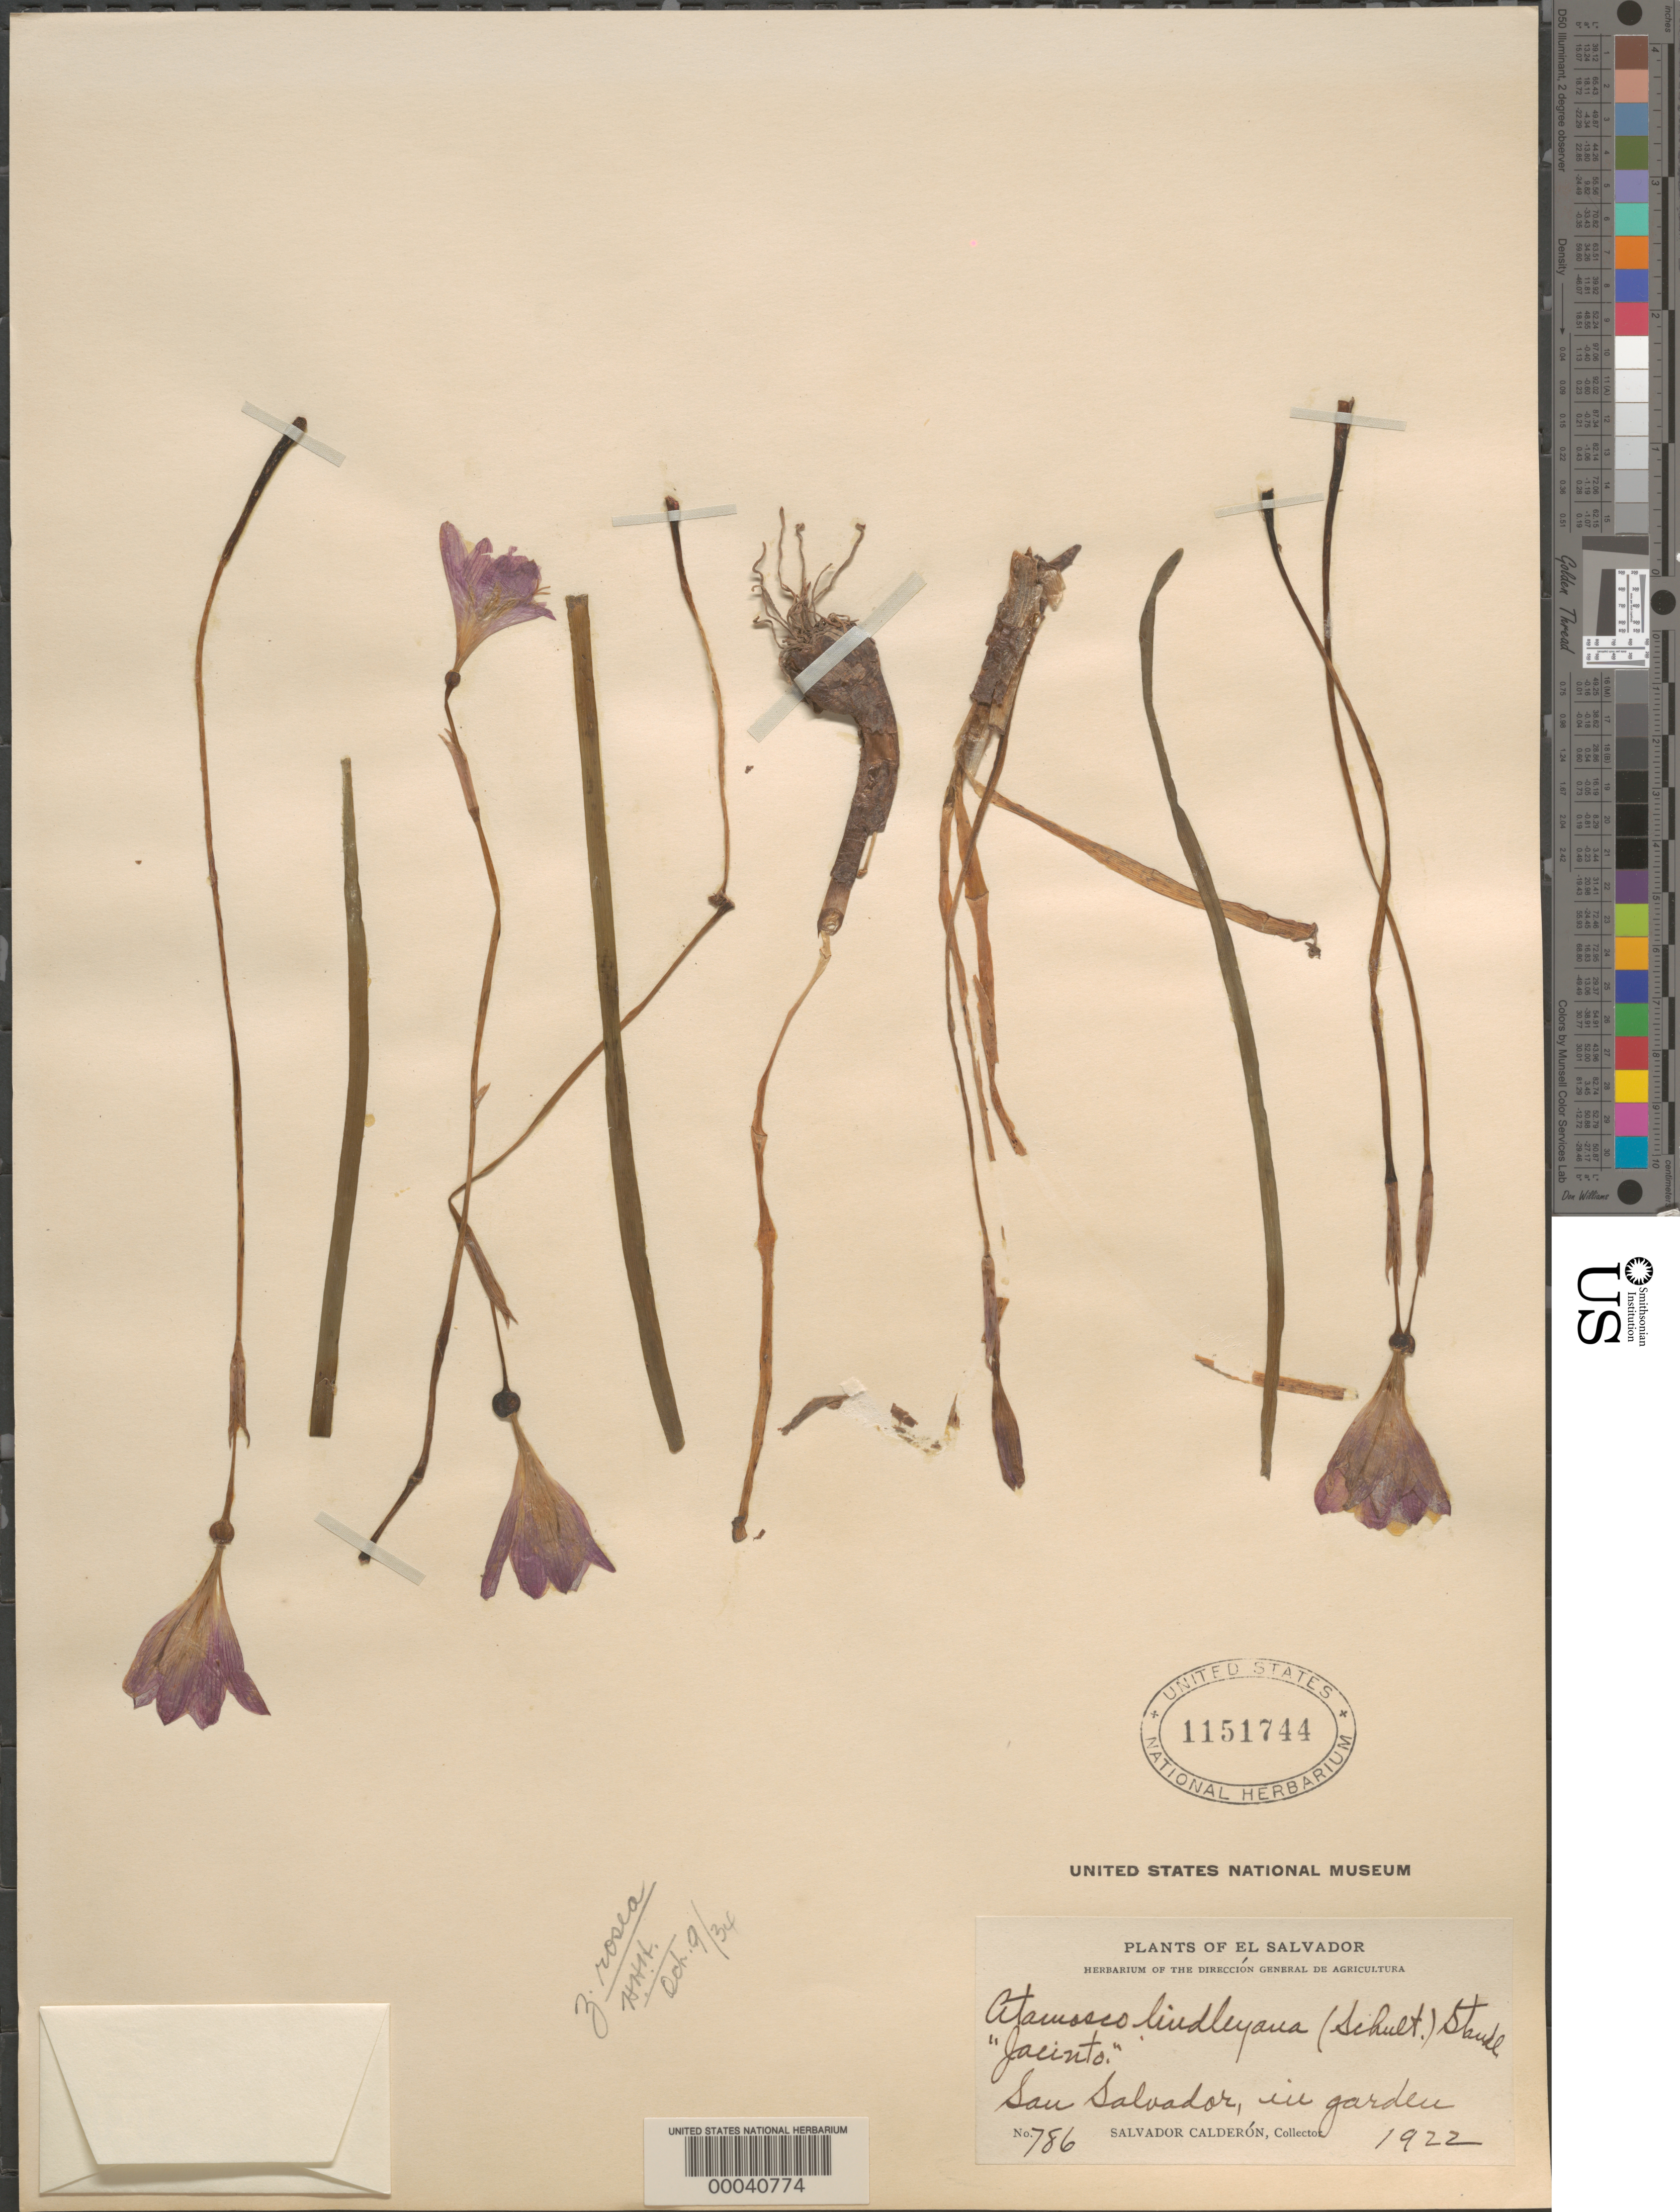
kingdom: Plantae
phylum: Tracheophyta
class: Liliopsida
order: Asparagales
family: Amaryllidaceae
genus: Zephyranthes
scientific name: Zephyranthes rosea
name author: Lindl.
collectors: S. Calderón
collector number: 786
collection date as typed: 1922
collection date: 1922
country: El Salvador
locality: San salvador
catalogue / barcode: US 1151744